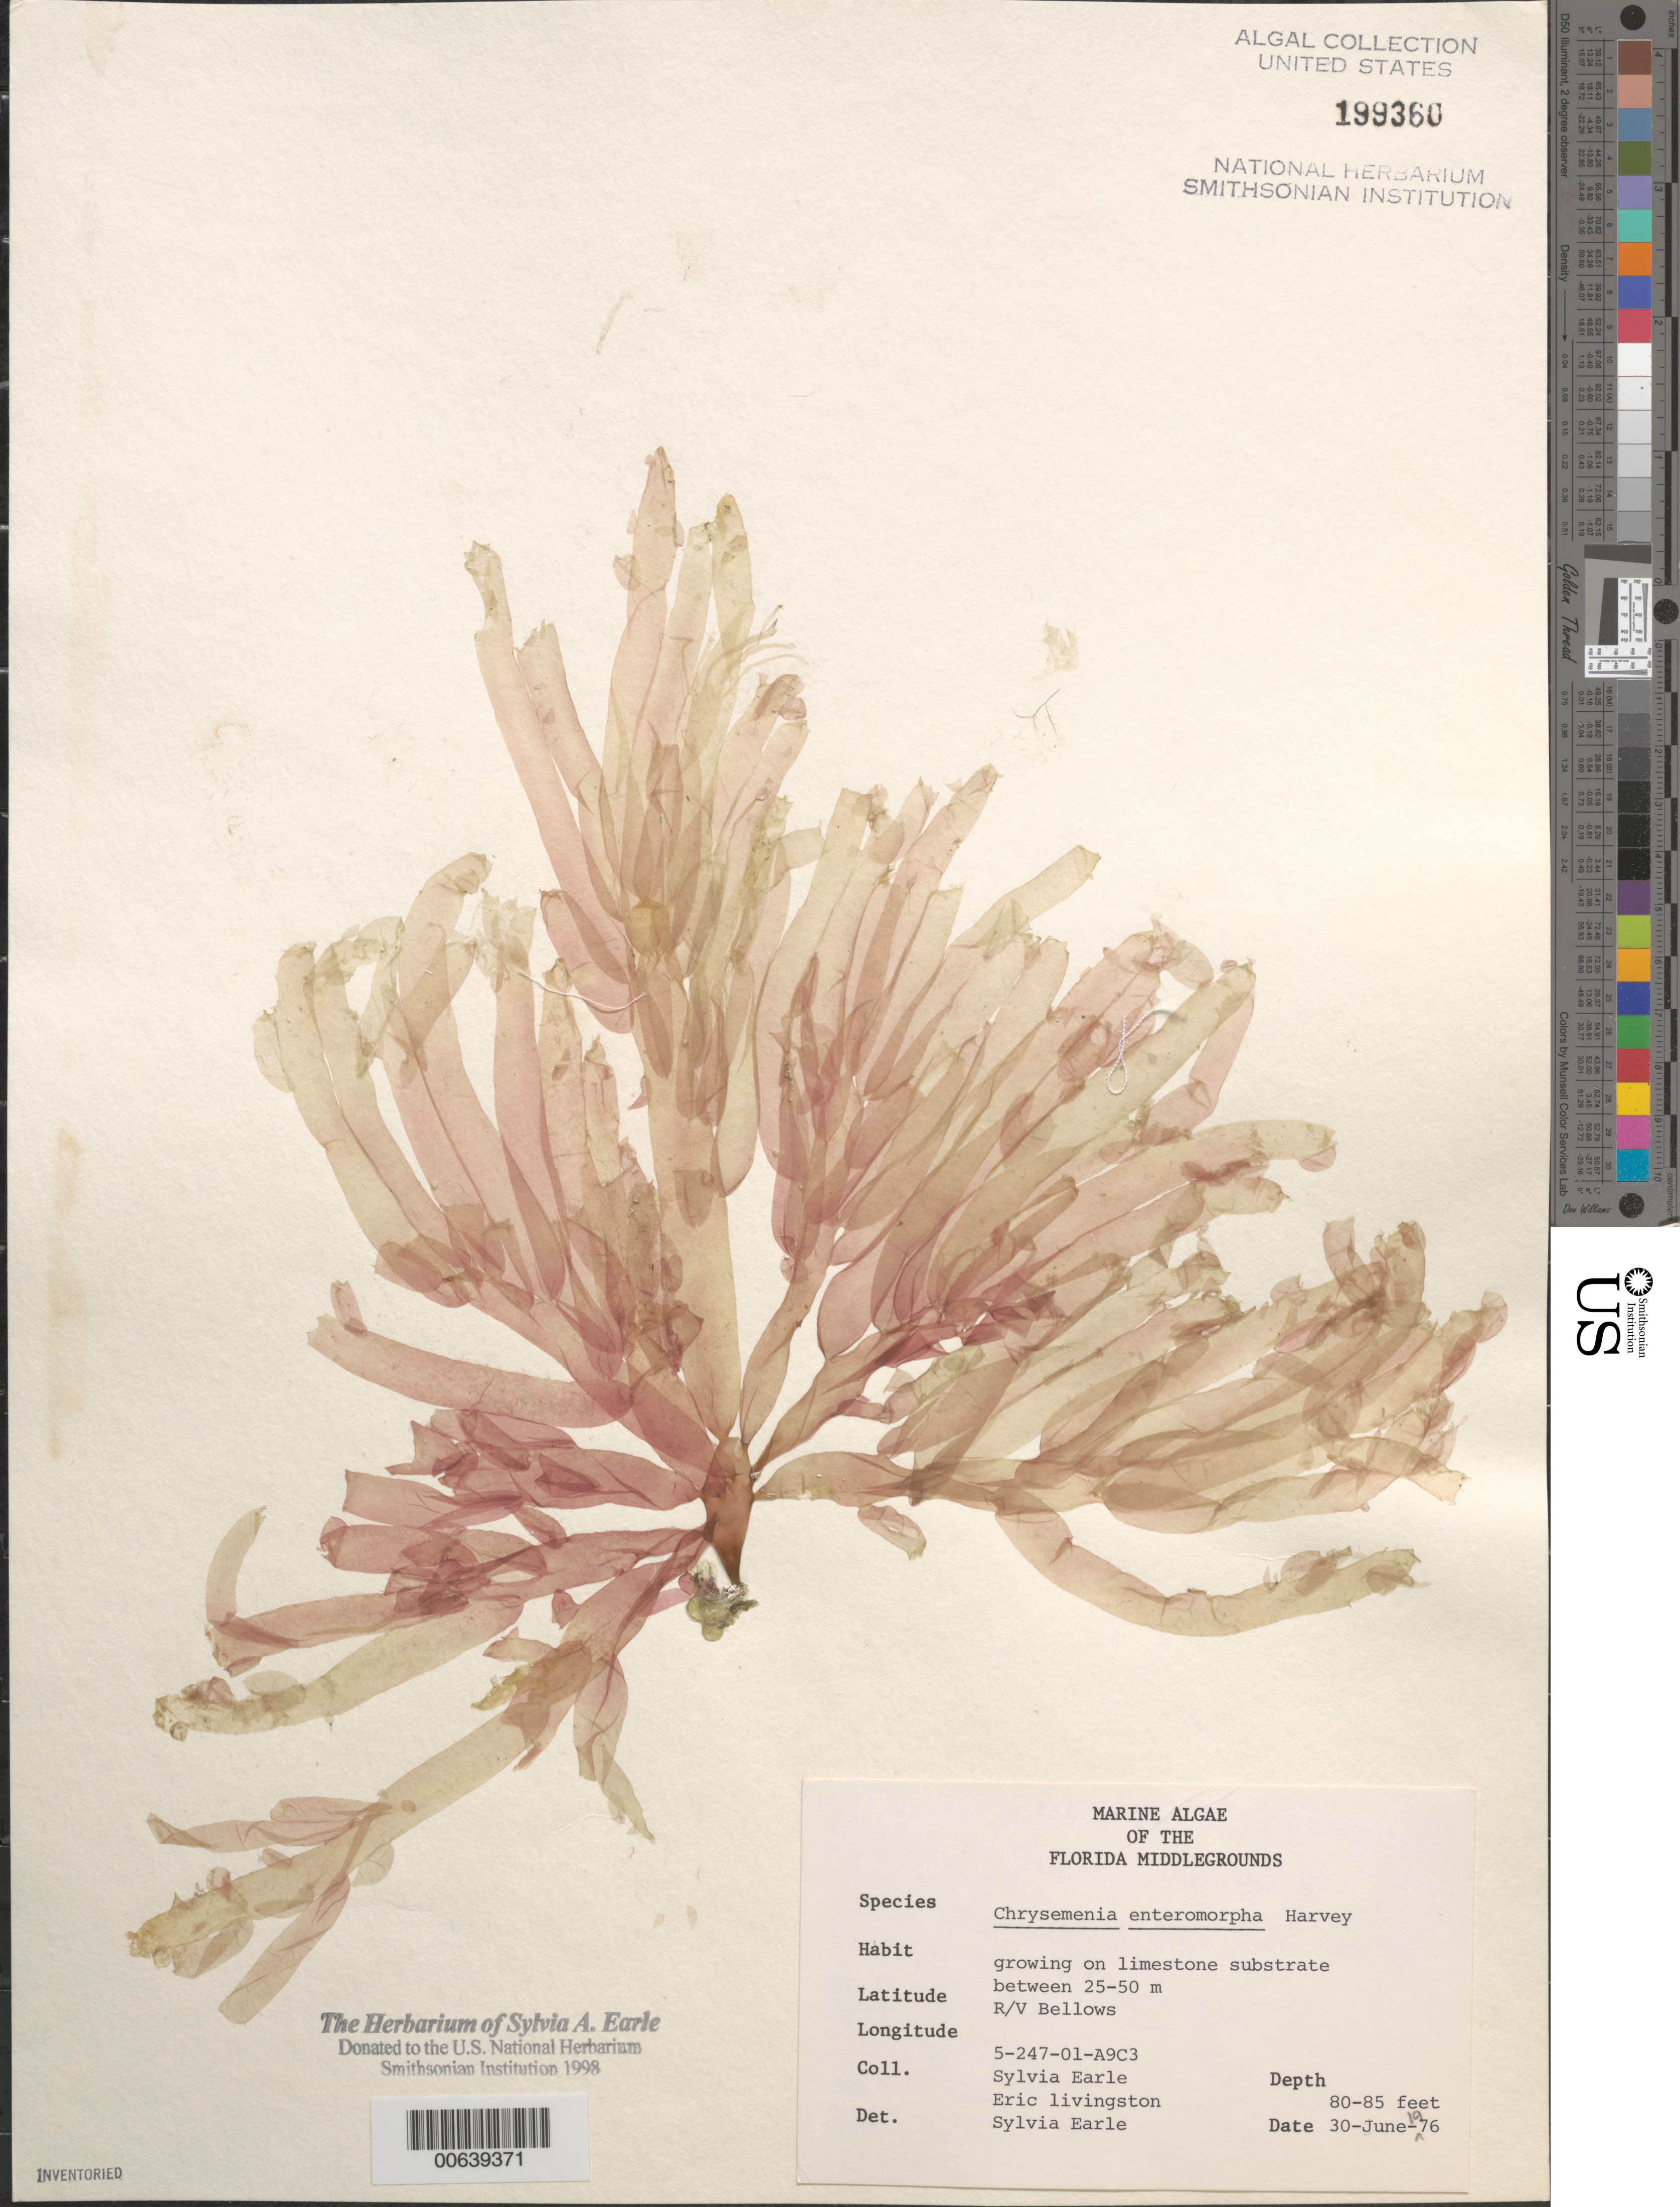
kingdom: Plantae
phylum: Rhodophyta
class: Florideophyceae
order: Rhodymeniales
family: Rhodymeniaceae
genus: Botryocladia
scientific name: Botryocladia enteromorpha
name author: (Harv.) W.E. Schmidt et al. in W.E. Schmidt et al.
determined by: Algae name updating Project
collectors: S. A. Earle & E. Livingston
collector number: Station 5-247-01-a9c3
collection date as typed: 30 Jun 1976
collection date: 1976-06-30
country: United States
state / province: Florida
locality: Florida Middle Grounds, Gulf of Mexico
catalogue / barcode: US 199360